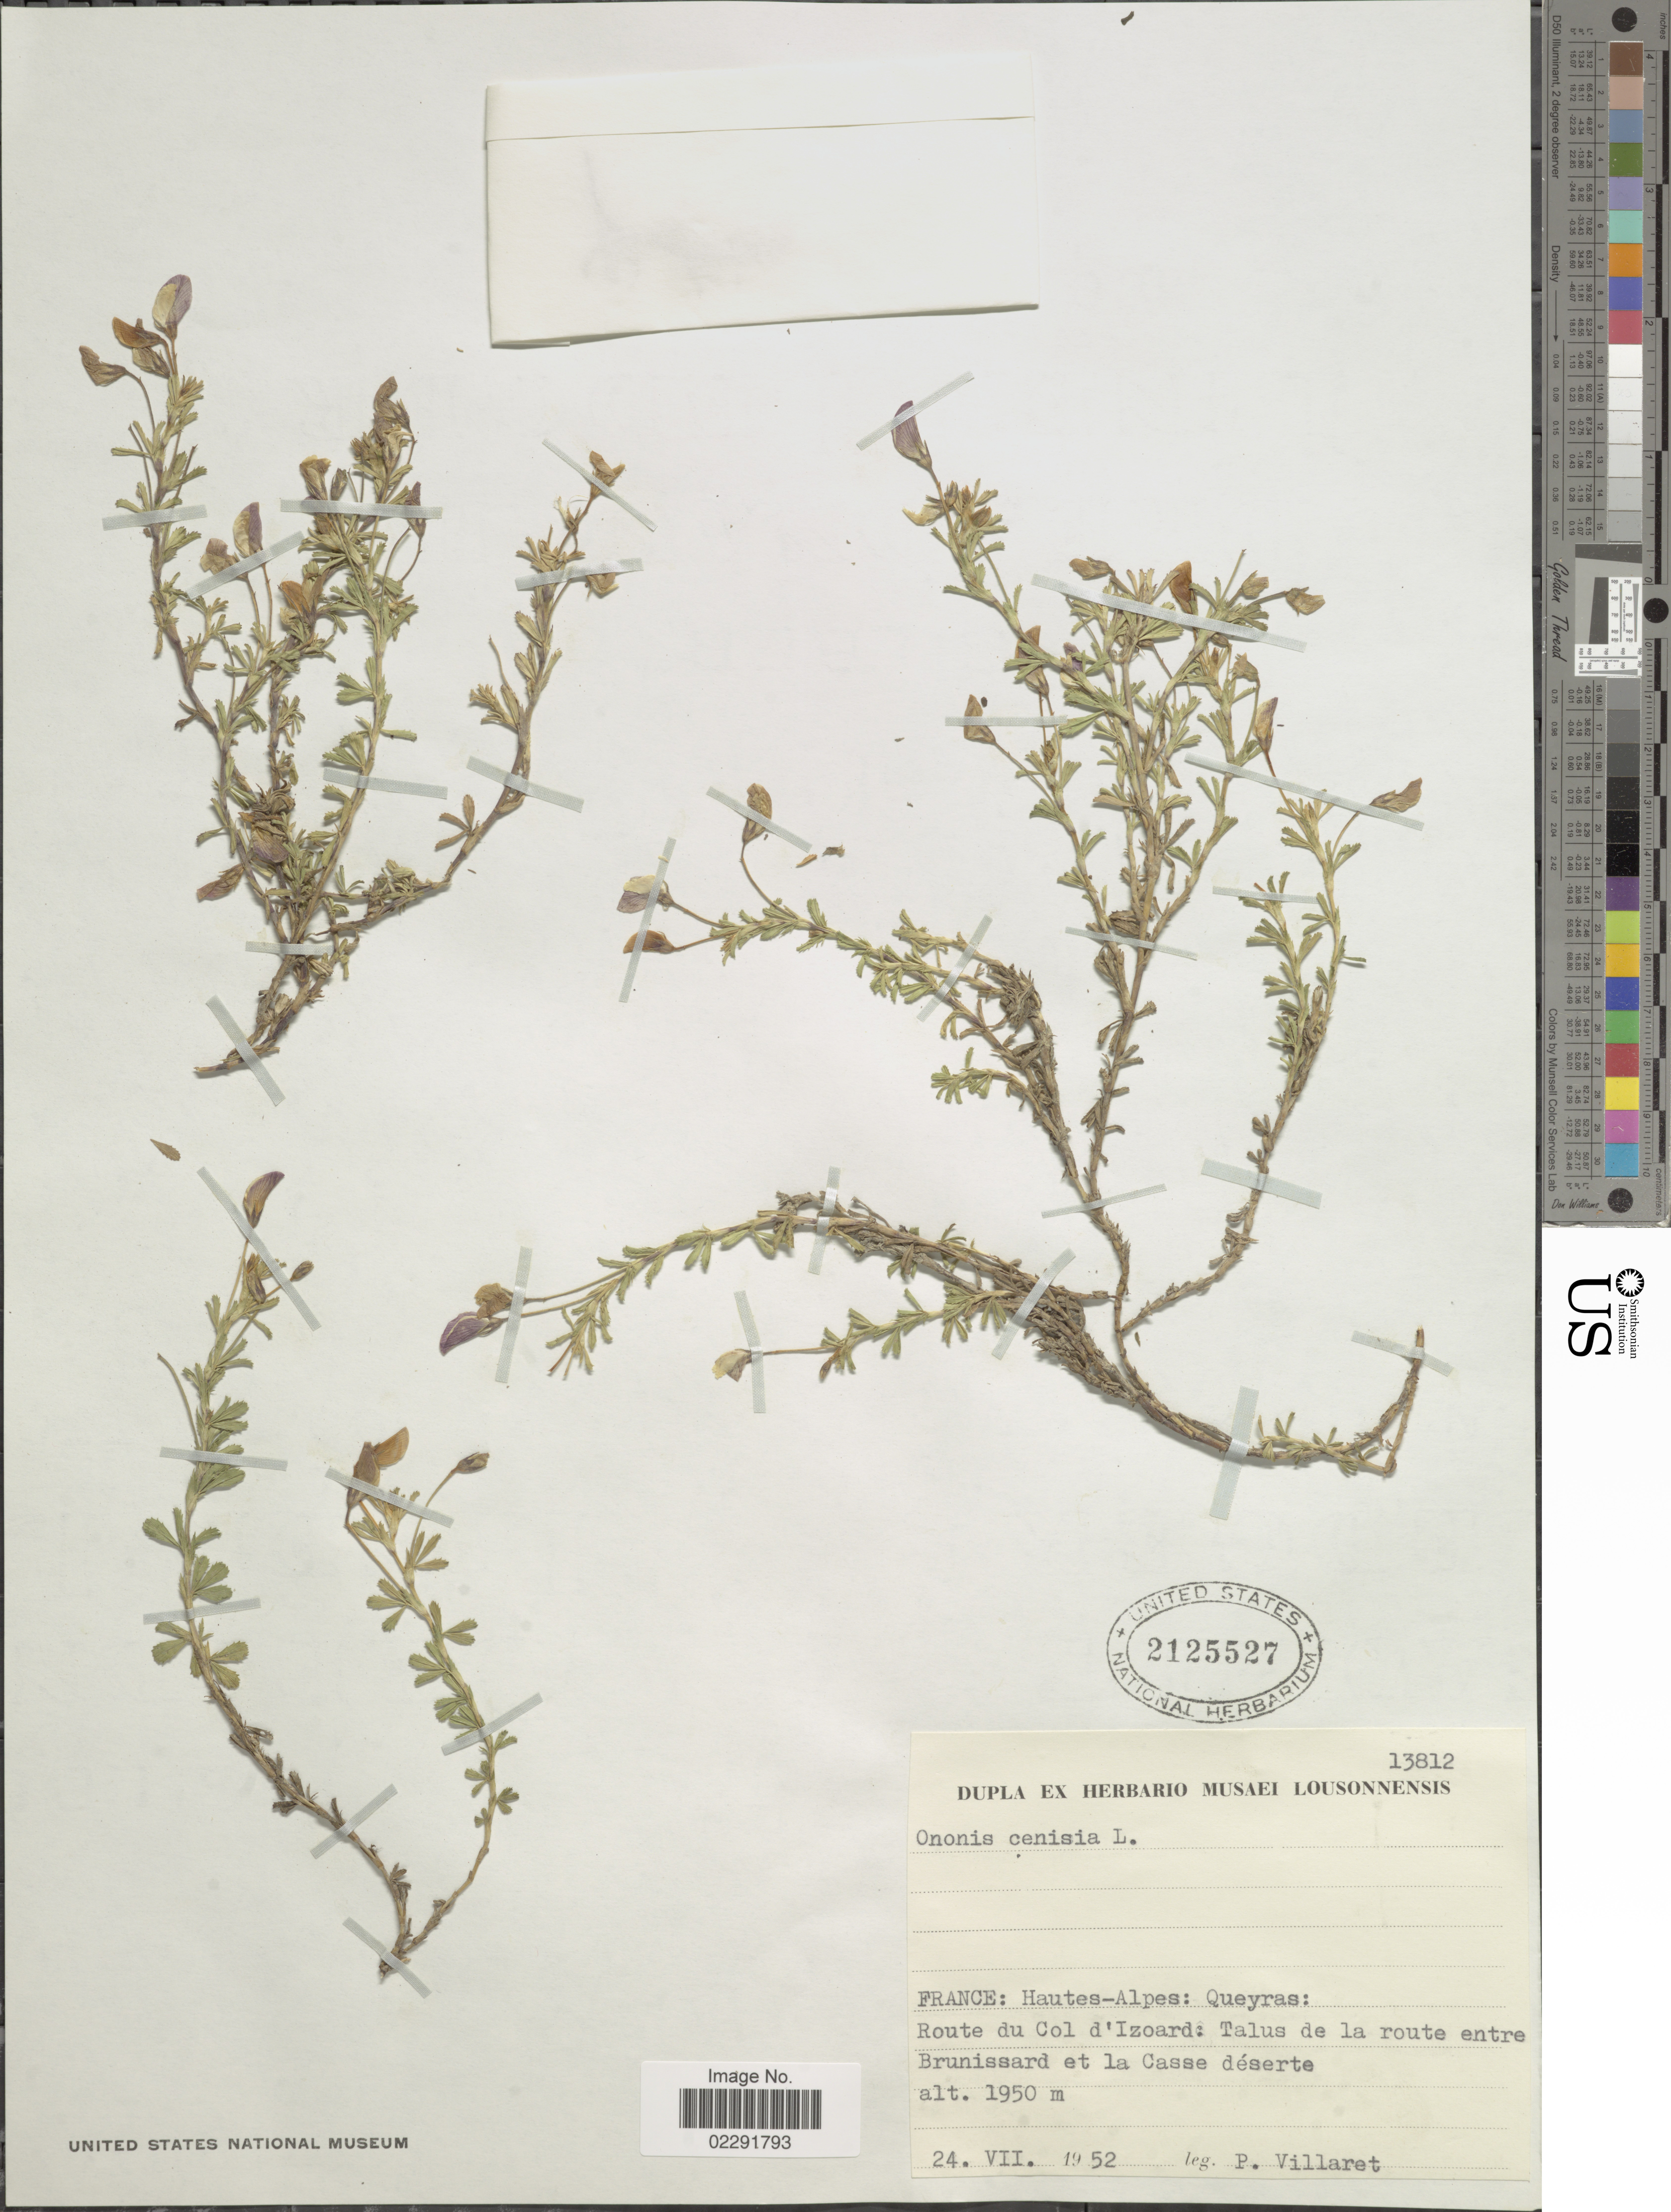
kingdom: Plantae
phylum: Tracheophyta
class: Magnoliopsida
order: Fabales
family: Fabaceae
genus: Ononis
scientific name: Ononis cenisia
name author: L.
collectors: P. Villaret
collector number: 13812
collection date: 1952-07-24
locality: Hautes-Alpes: Queyas: Route du Col d'Izoard: Talus d ela route entre Brunissard et la Casse deserte.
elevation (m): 1950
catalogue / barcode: US 2125527